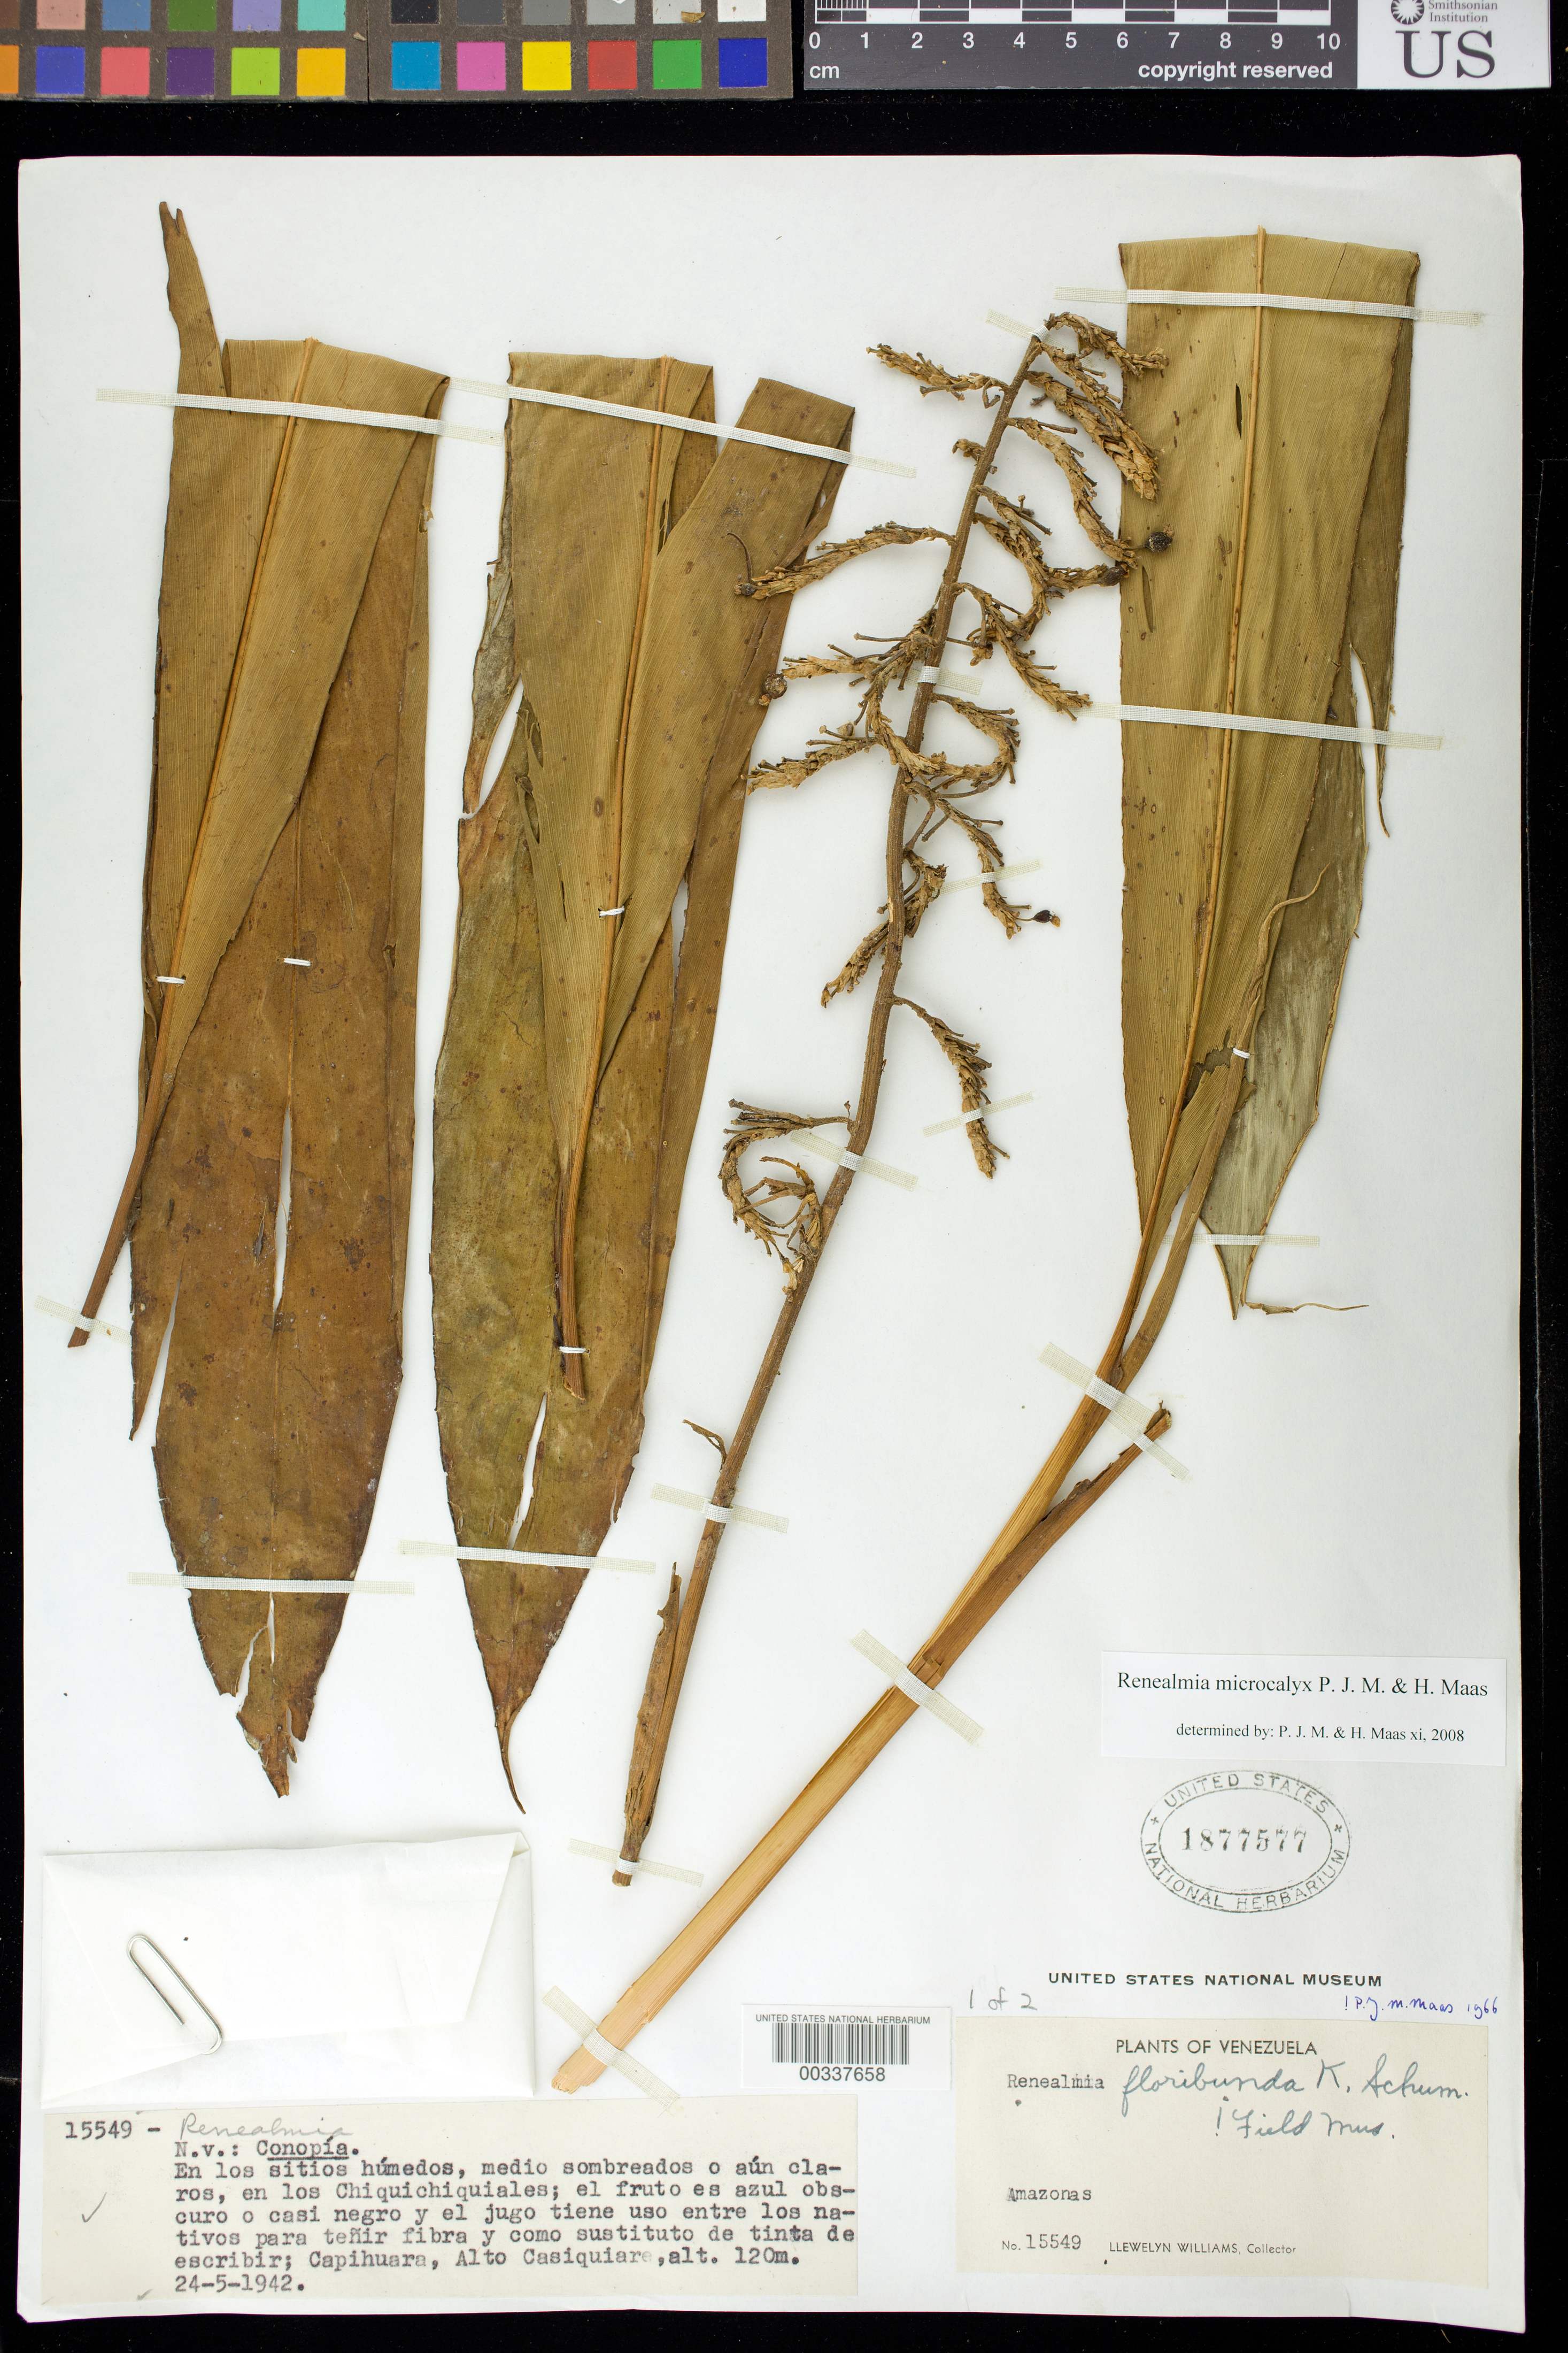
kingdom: Plantae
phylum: Tracheophyta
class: Liliopsida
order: Zingiberales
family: Zingiberaceae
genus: Renealmia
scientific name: Renealmia floribunda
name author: K. Schum.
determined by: Maas, Paul J. M.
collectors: Ll. Williams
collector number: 15549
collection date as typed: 24 May 1942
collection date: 1942-05-24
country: Venezuela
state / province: Amazonas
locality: Capihuara, alto casiquiare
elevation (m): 120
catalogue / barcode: US 1877577